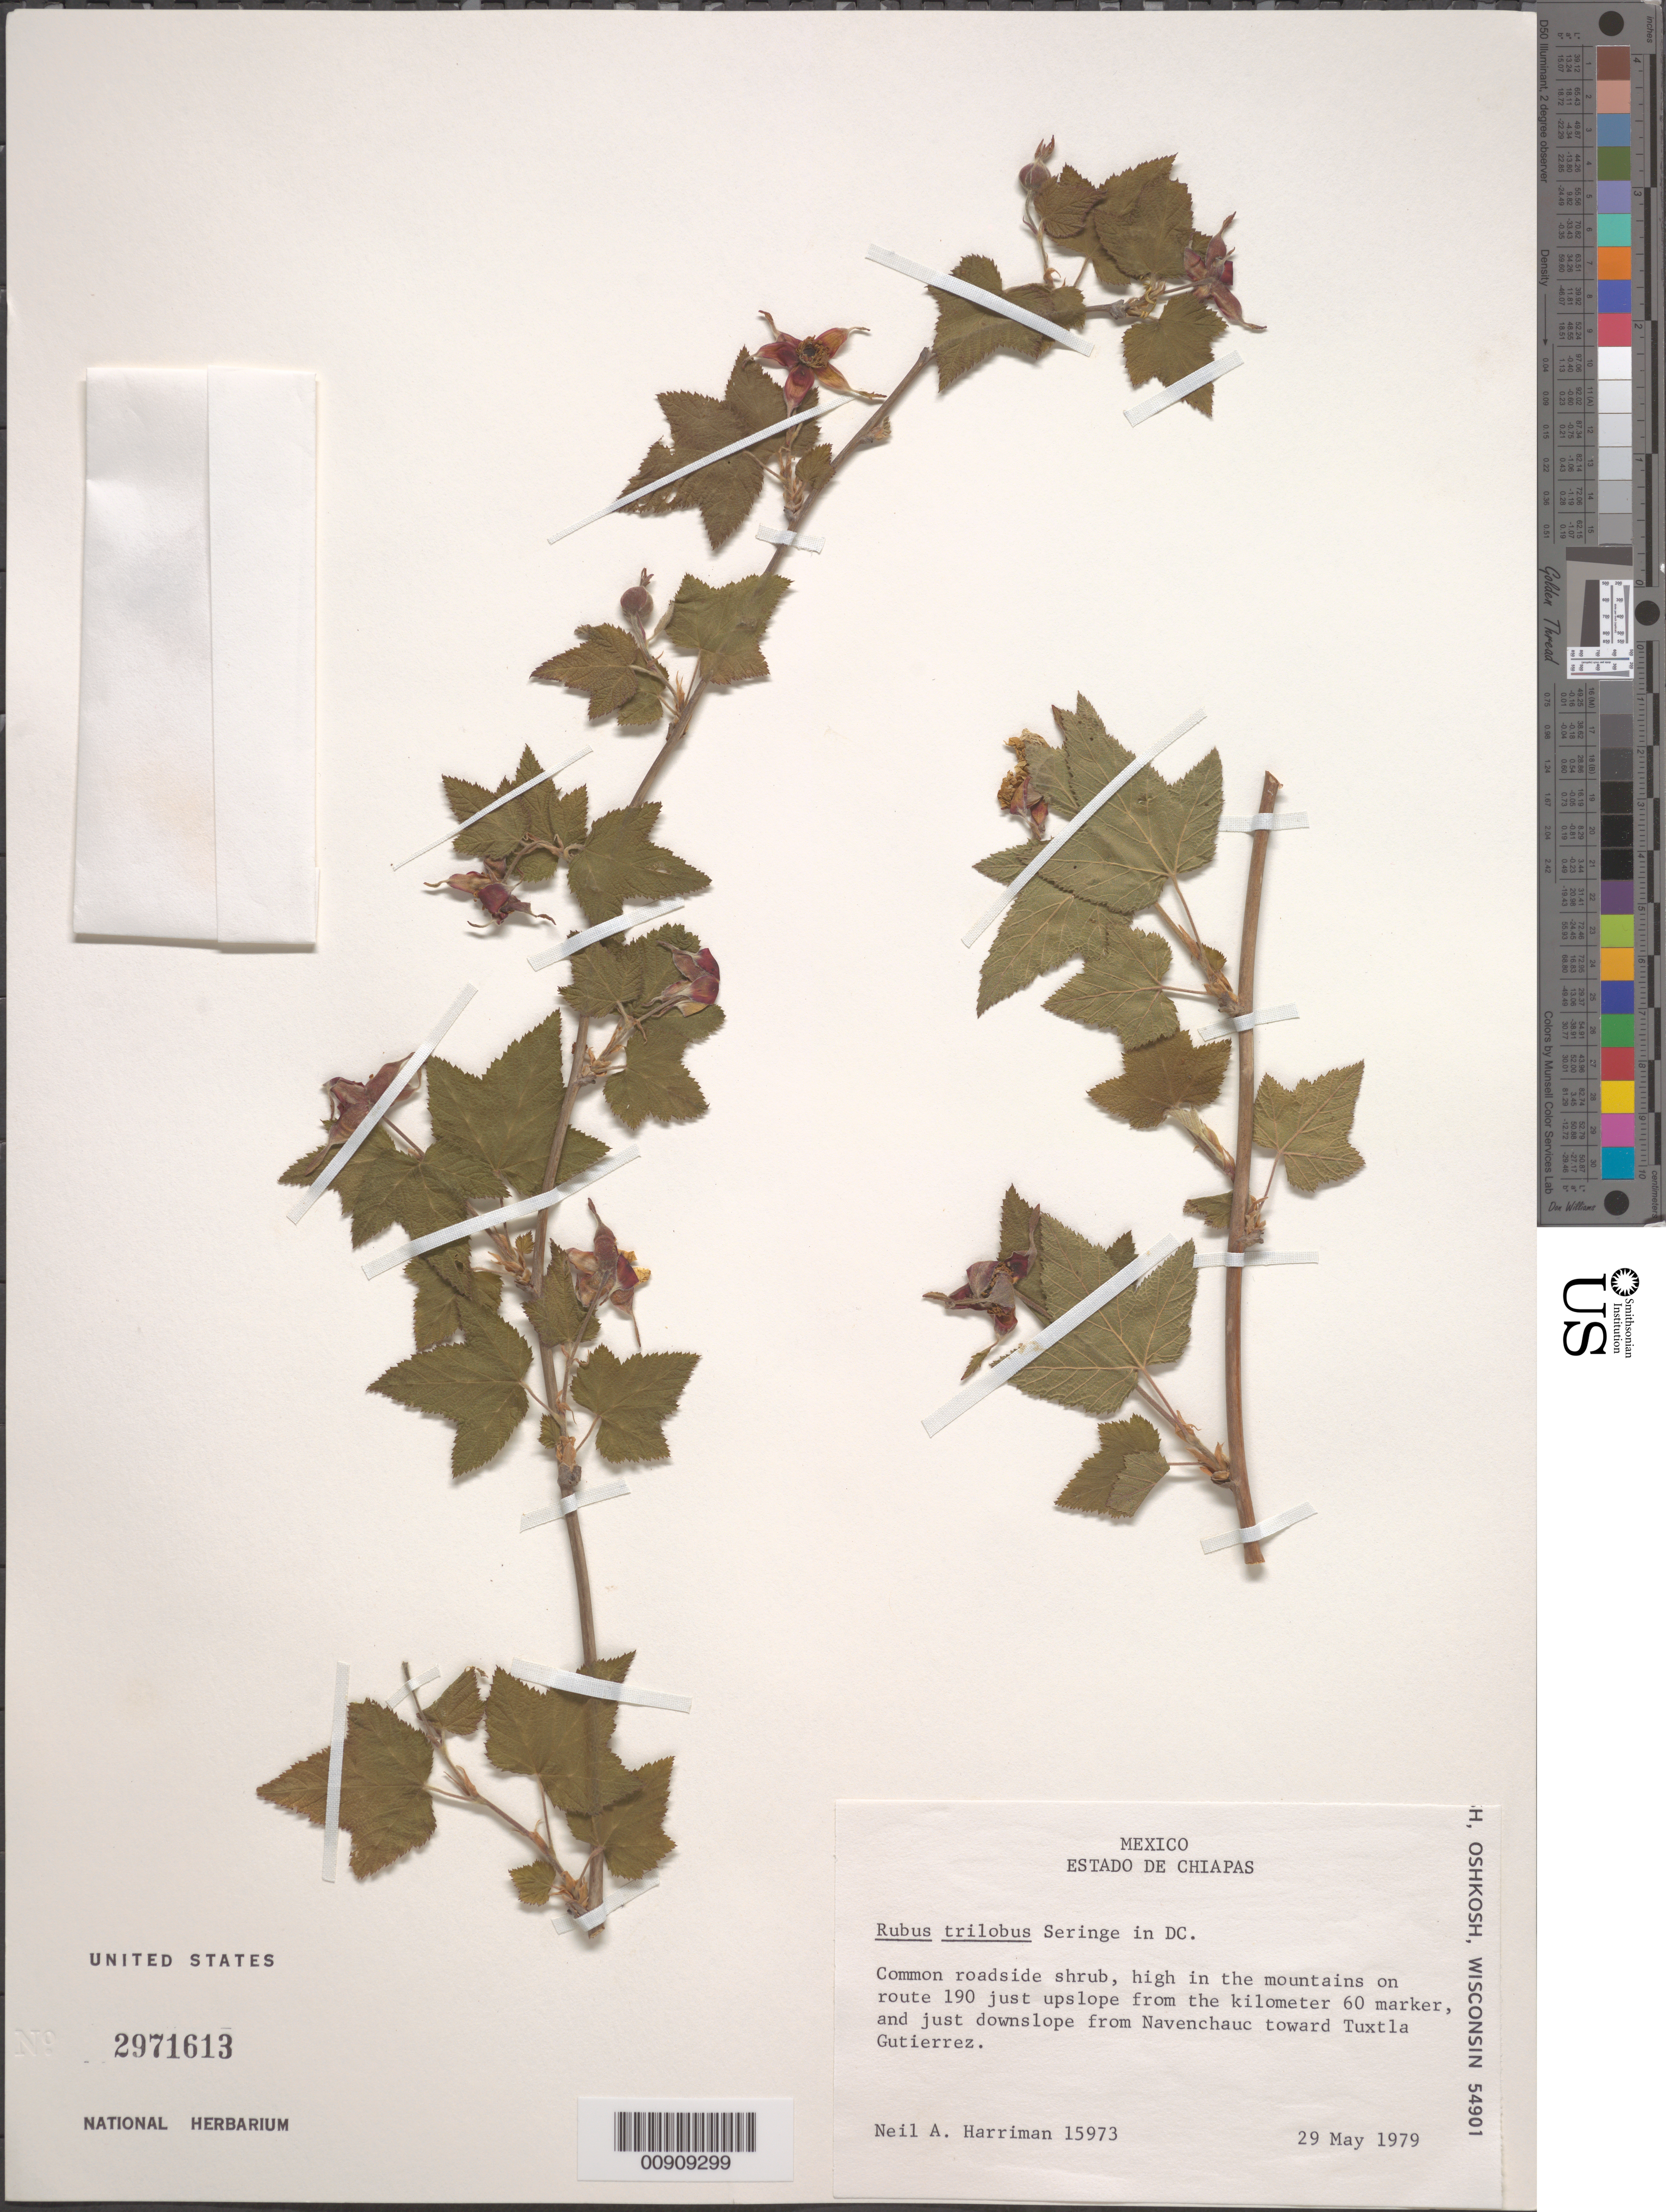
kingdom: Plantae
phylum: Tracheophyta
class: Magnoliopsida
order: Rosales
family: Rosaceae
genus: Rubus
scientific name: Rubus trilobus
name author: Moc. & Sessé ex Ser.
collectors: N. A. Harriman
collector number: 15973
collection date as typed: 29 May 1979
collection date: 1979-05-29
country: Mexico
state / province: Chiapas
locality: On route 190 just upslope from the kilometer 60 marker, and just downslope from Navenchauc towar Tuxtla Gutiérrez, Chiapas.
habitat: High in the mountains. Common roadside shrub.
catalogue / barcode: US 2971613